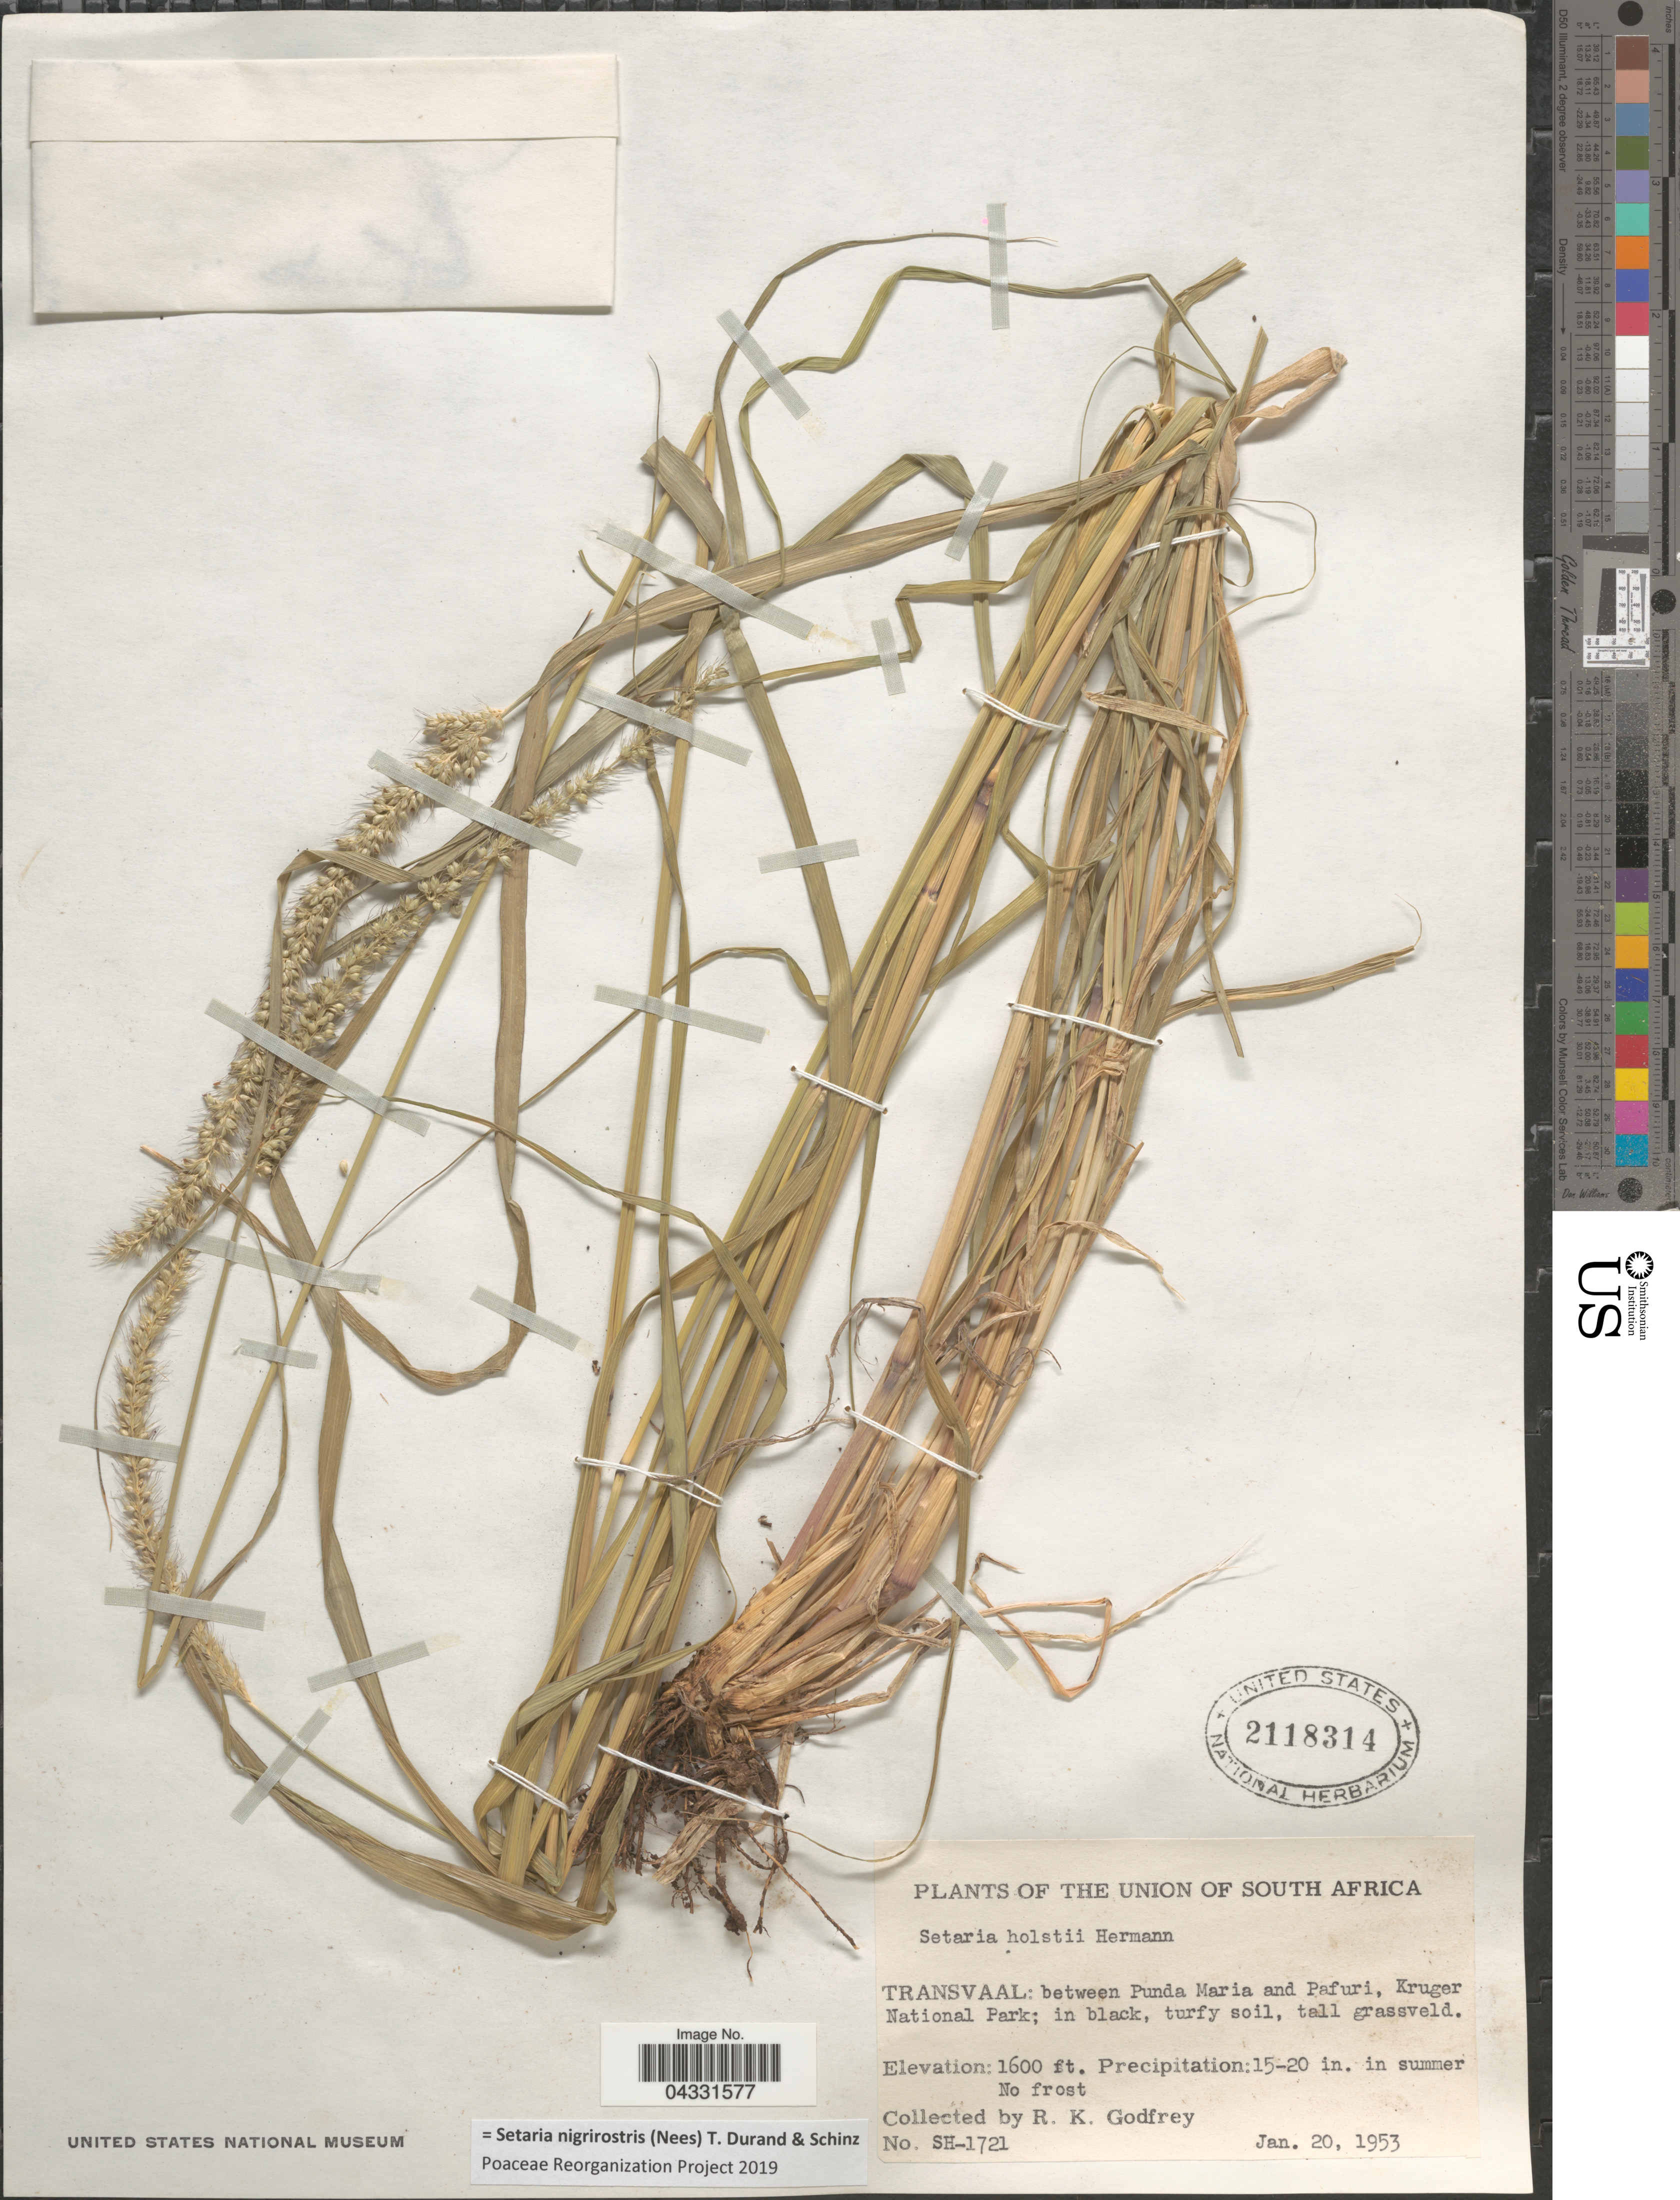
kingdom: Plantae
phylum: Tracheophyta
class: Liliopsida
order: Poales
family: Poaceae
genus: Setaria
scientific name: Setaria nigrirostris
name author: (Nees) Durand & Schinz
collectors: R. K. Godfrey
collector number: SH-1721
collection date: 1953-01-20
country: South Africa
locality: Union of South Africa. Transvaal: between Punda Maria and Pafuri, Kruger National Park.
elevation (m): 488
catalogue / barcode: US 2118314